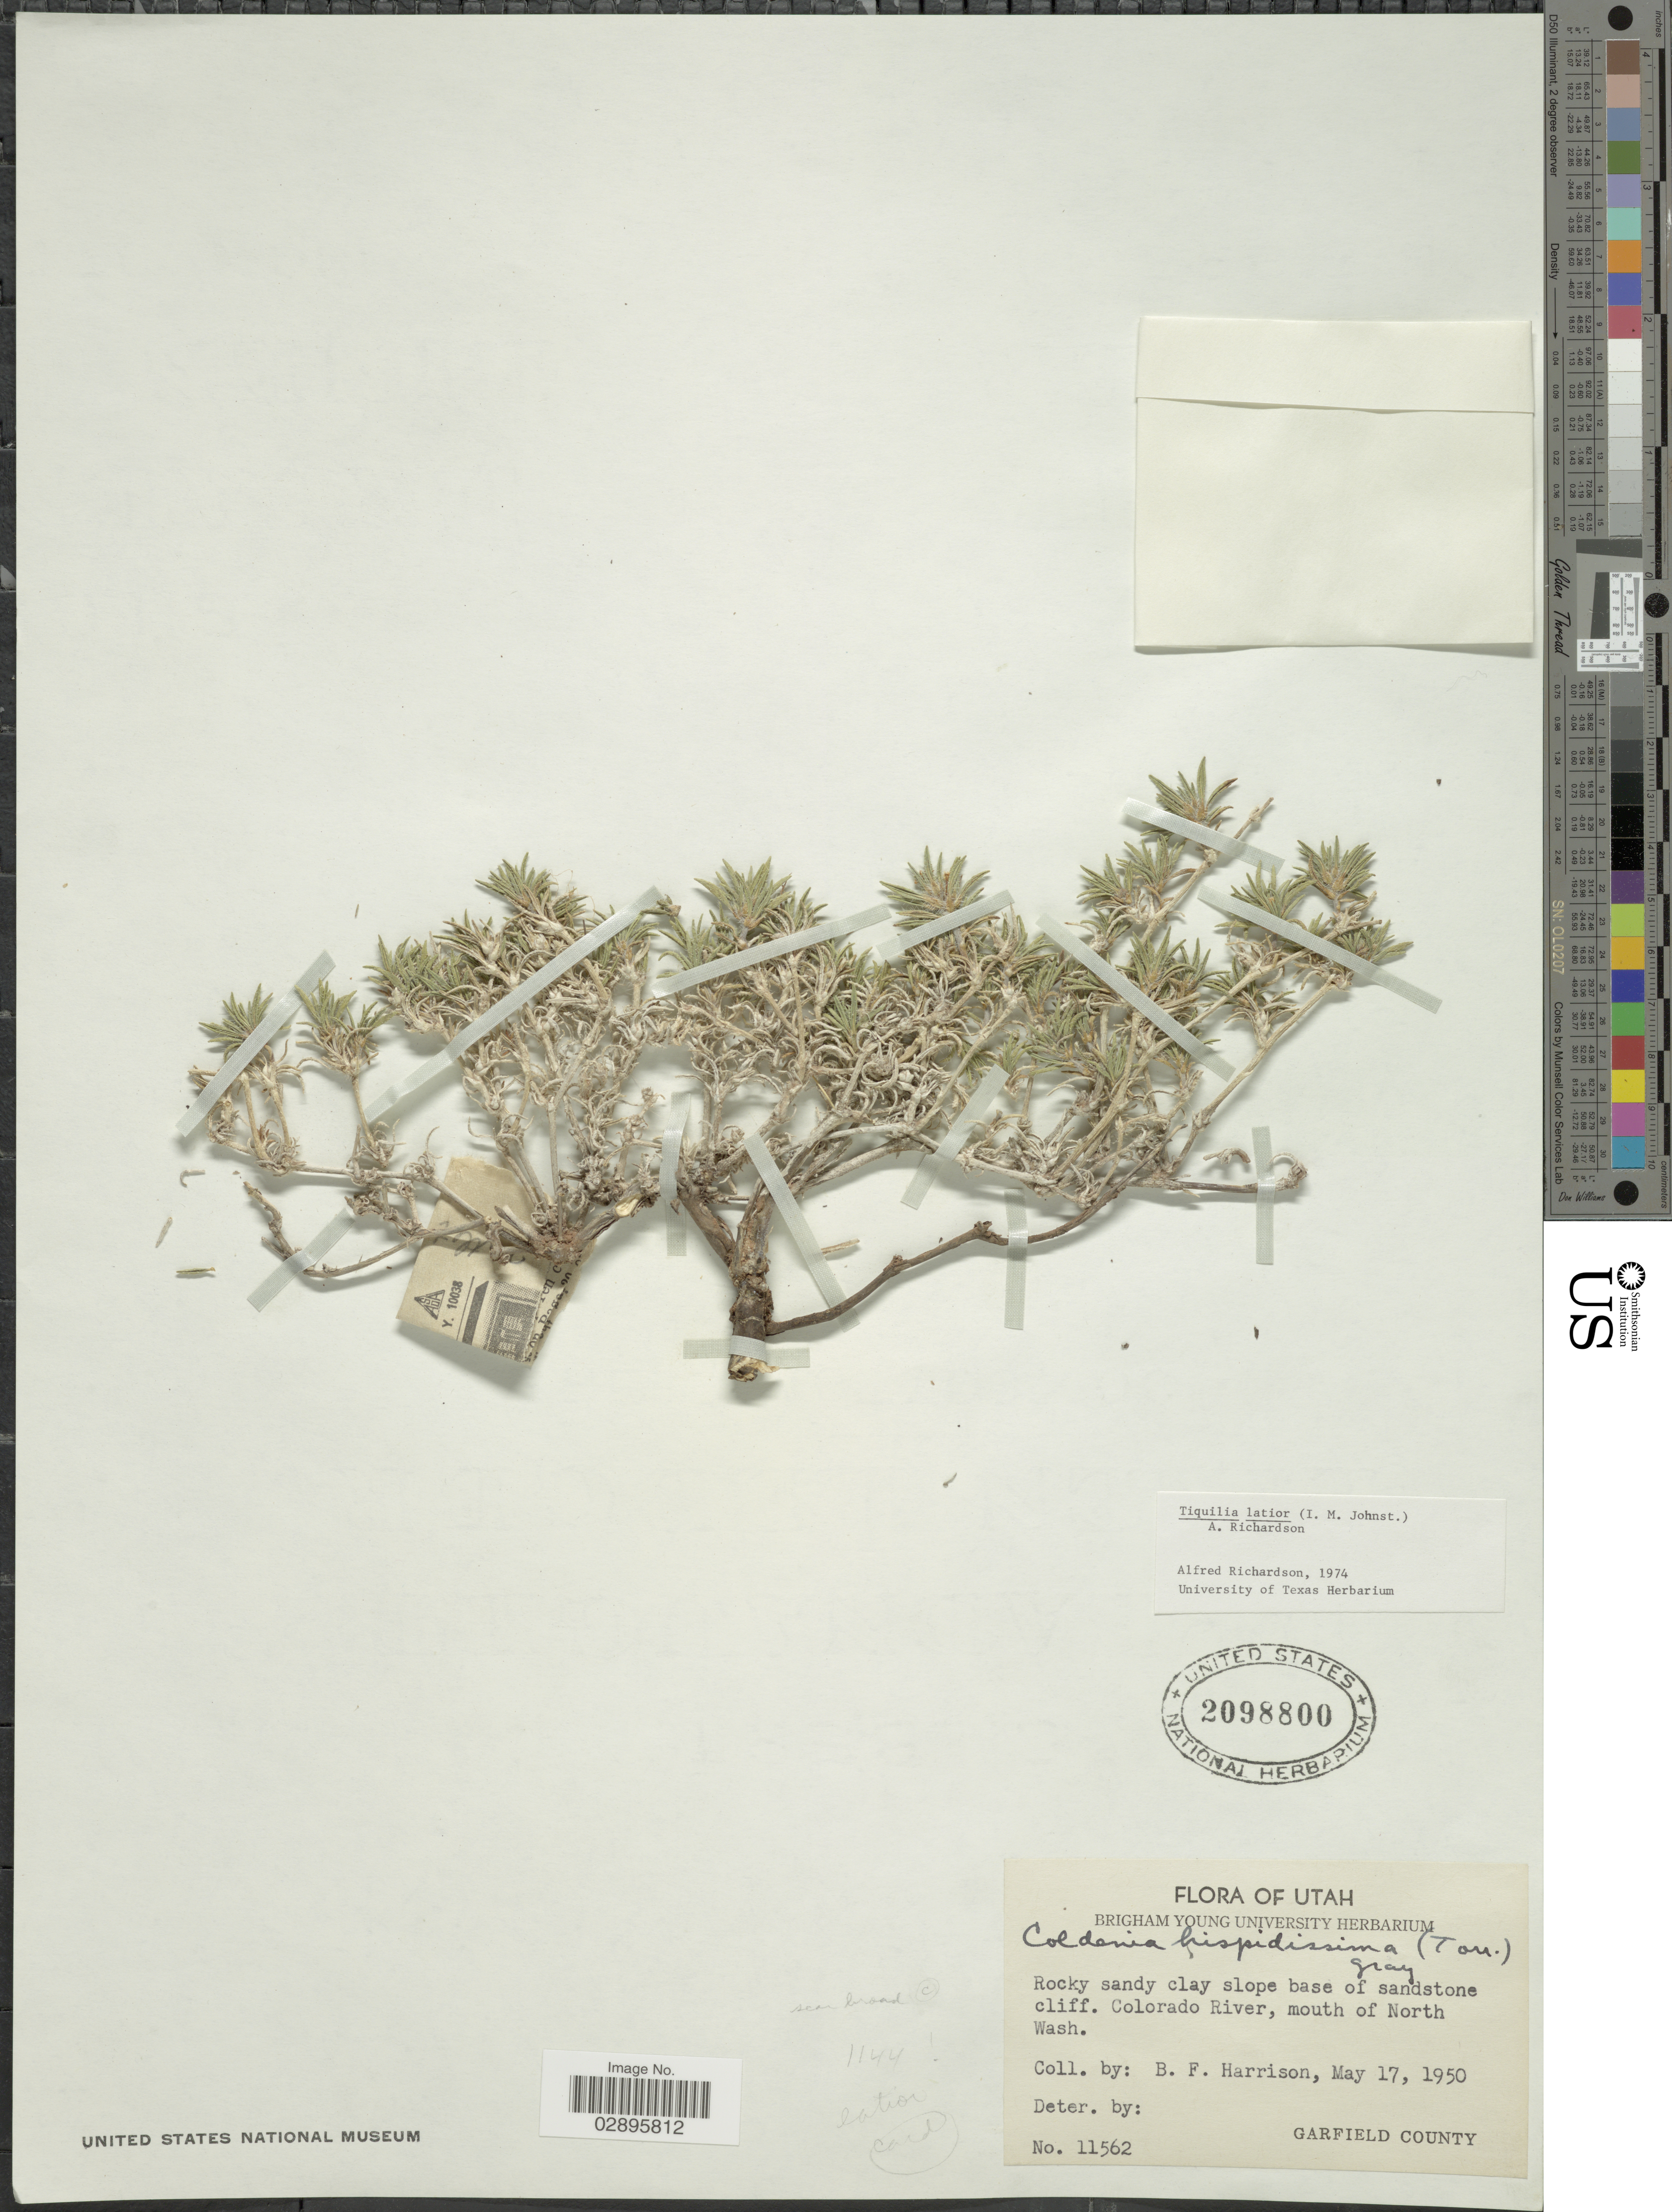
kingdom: Plantae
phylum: Tracheophyta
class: Magnoliopsida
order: Boraginales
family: Ehretiaceae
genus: Tiquilia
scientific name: Tiquilia latior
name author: (I.M. Johnst.) A.T. Richardson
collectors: B. F. Harrison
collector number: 11562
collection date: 1950-05-17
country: United States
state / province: Utah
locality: Colorado River, mouth of North Wash. Garfield County.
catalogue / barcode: US 2098800